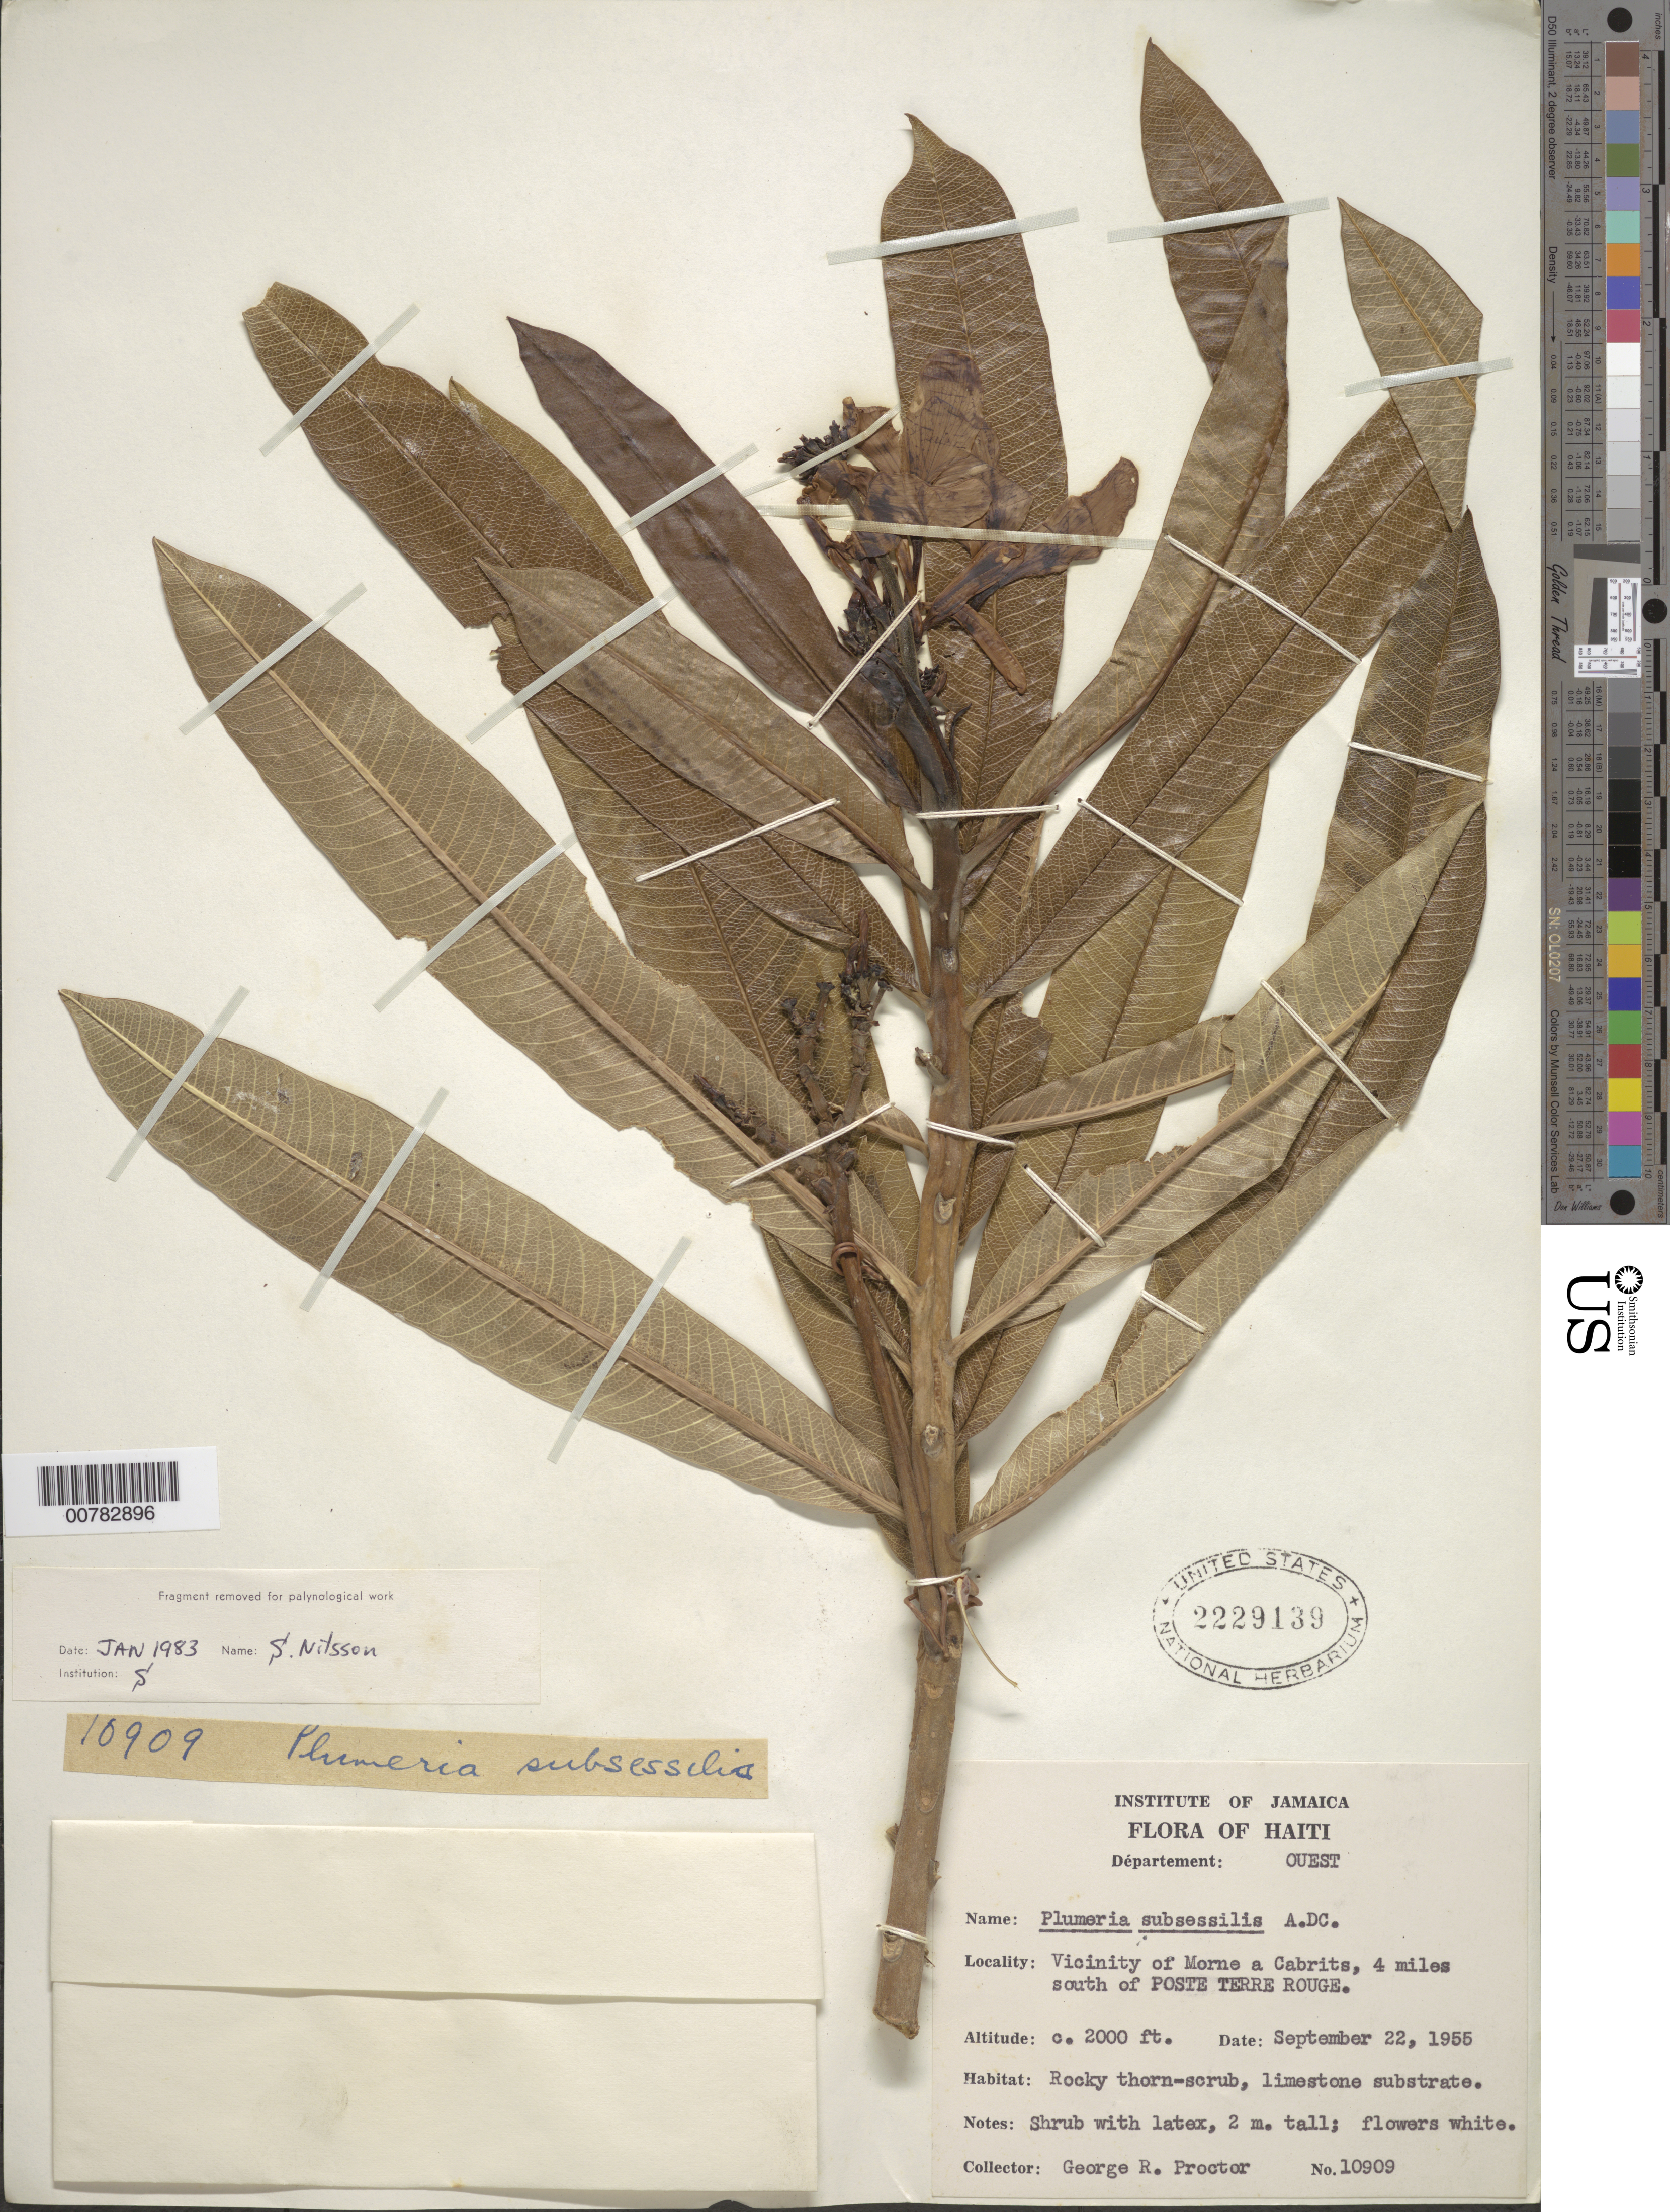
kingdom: Plantae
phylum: Tracheophyta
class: Magnoliopsida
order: Gentianales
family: Apocynaceae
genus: Plumeria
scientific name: Plumeria subsessilis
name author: A. DC.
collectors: G. R. Proctor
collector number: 10909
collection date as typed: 22 Sep 1955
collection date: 1955-09-22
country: Haiti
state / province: Ouest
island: Hispaniola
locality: Vicinity of Morne a Cabrits, 4 miles south of Poste Terre Rouge.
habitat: Rocky thorn-scrub, limestone substrate.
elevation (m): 610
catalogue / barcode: US 2229139